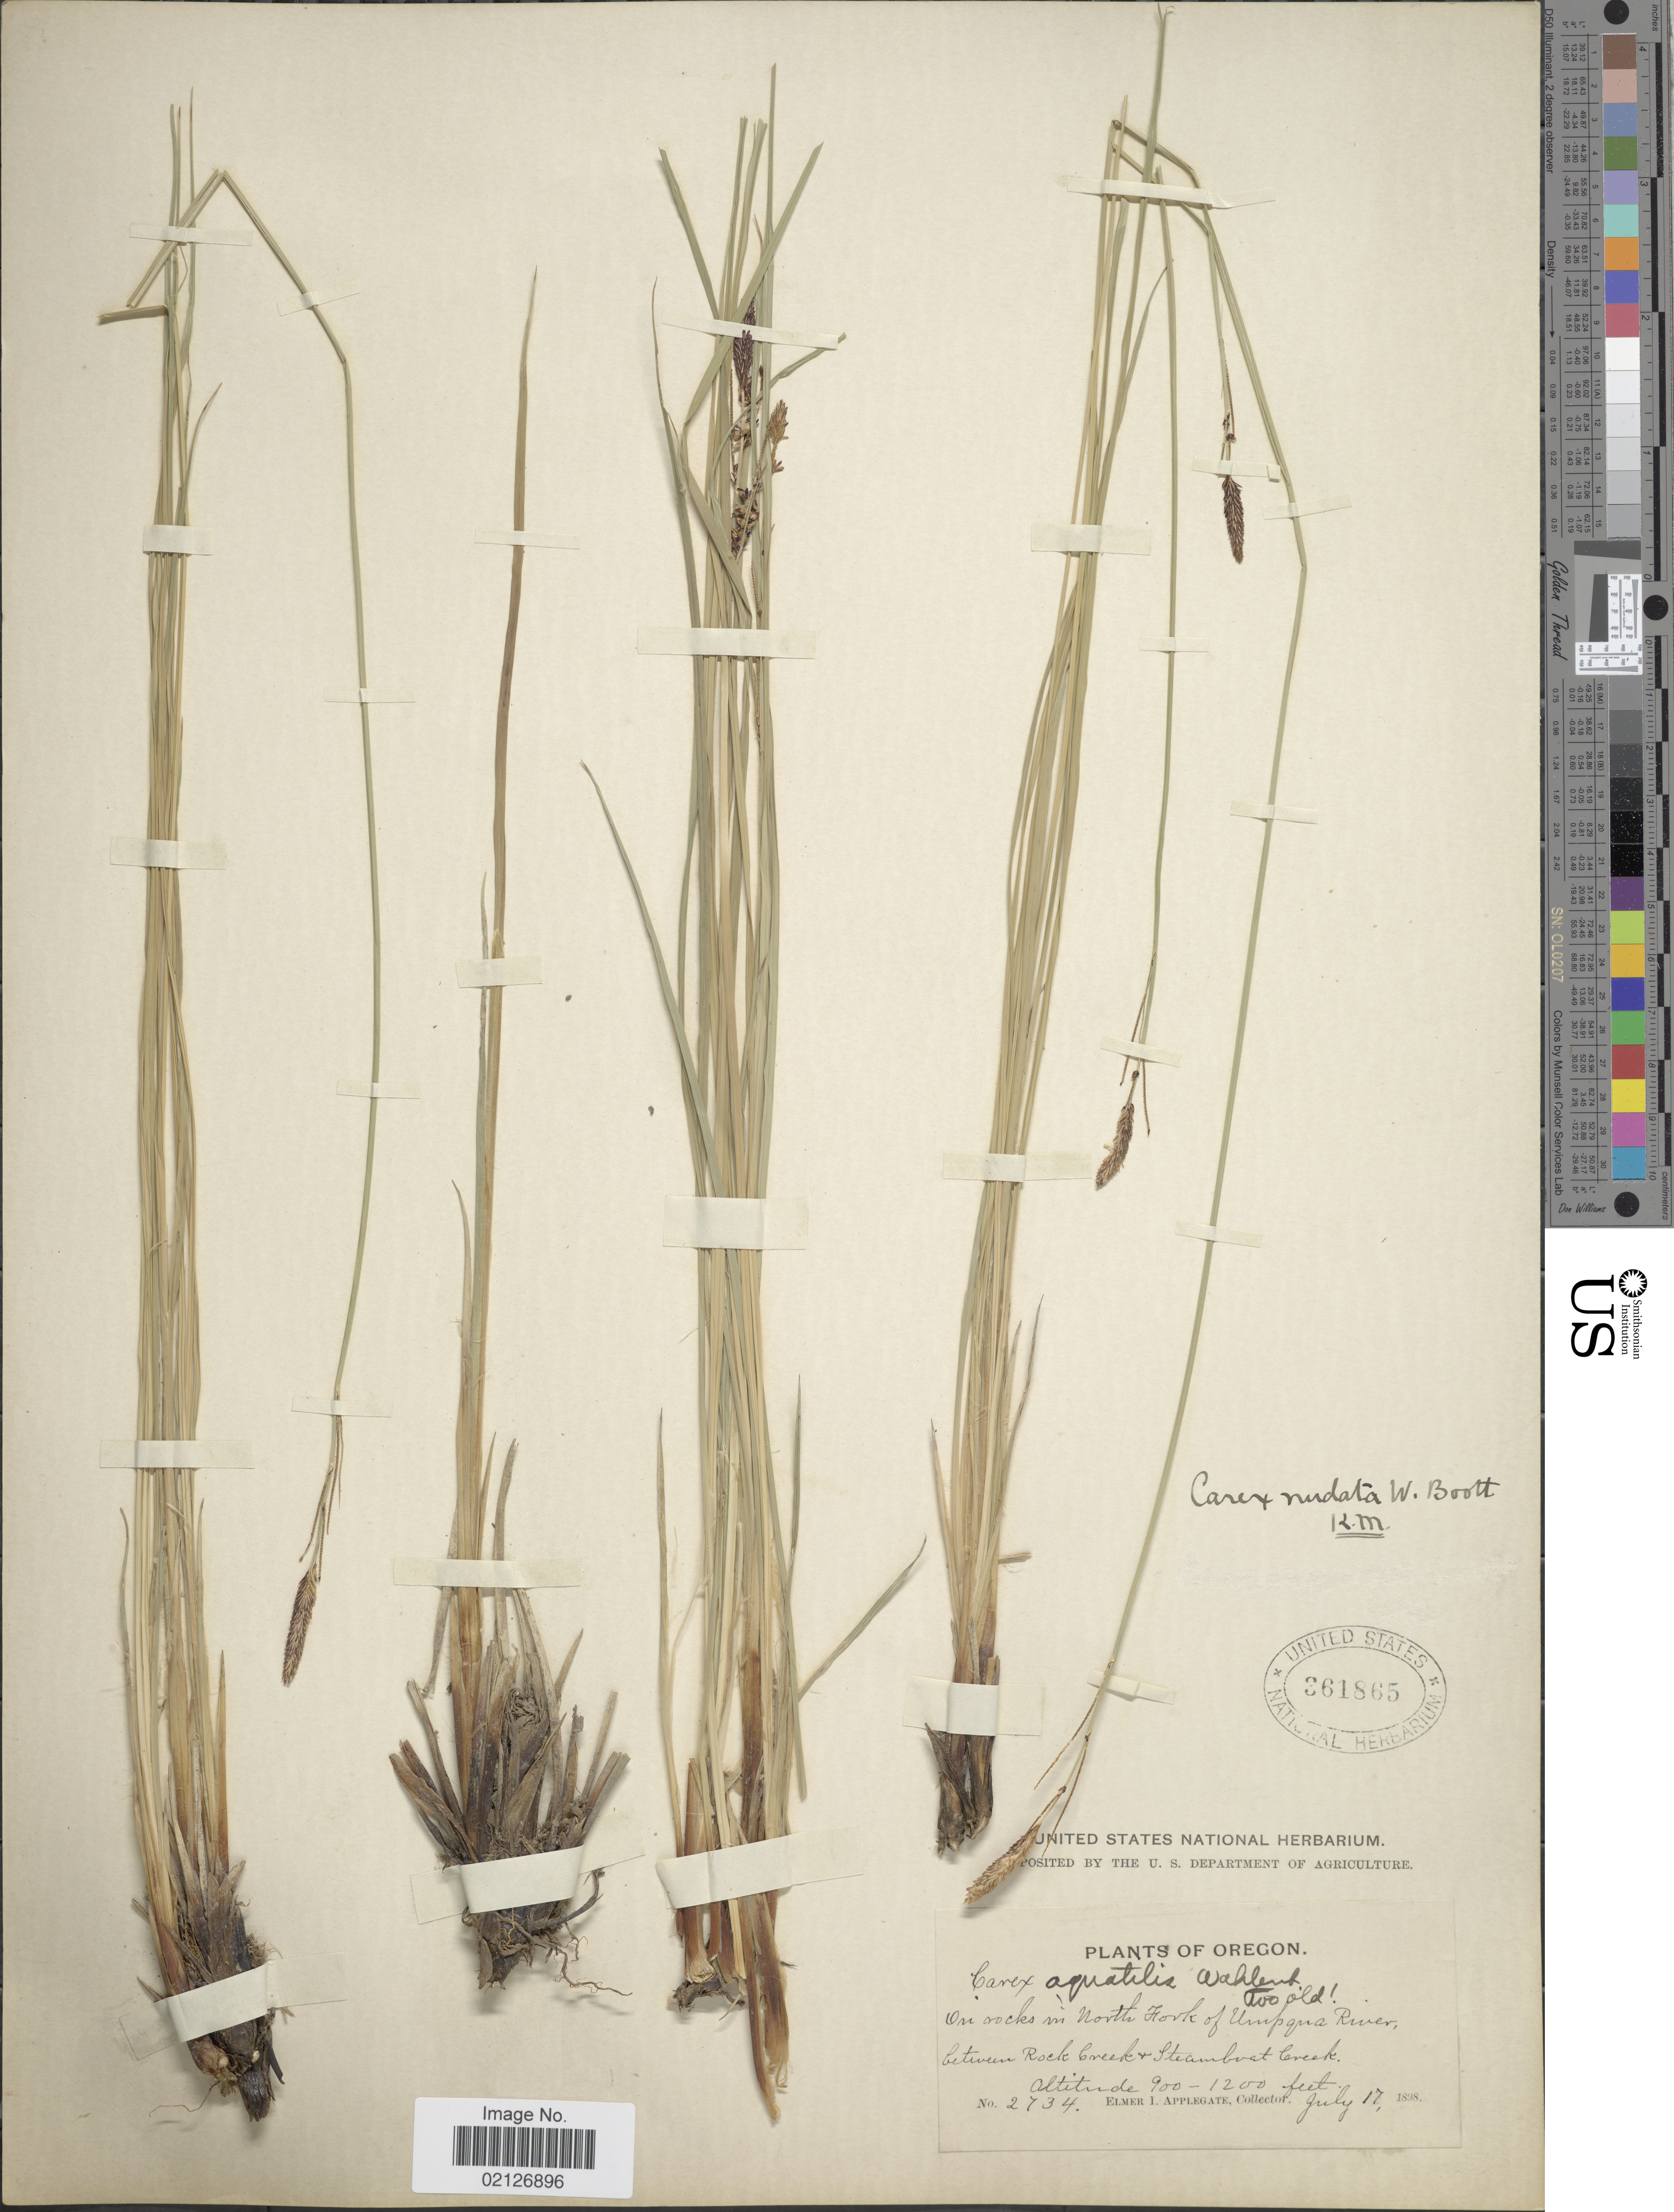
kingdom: Plantae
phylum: Tracheophyta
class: Liliopsida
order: Poales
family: Cyperaceae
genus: Carex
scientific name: Carex nudata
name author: W. Boott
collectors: E. I. Applegate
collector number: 2734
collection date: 1898-07-17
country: United States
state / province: Oregon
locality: On rocks in North Fork of Umpqna River, between Rock Creek + Steamboat Creek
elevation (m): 274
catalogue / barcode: US 3161865